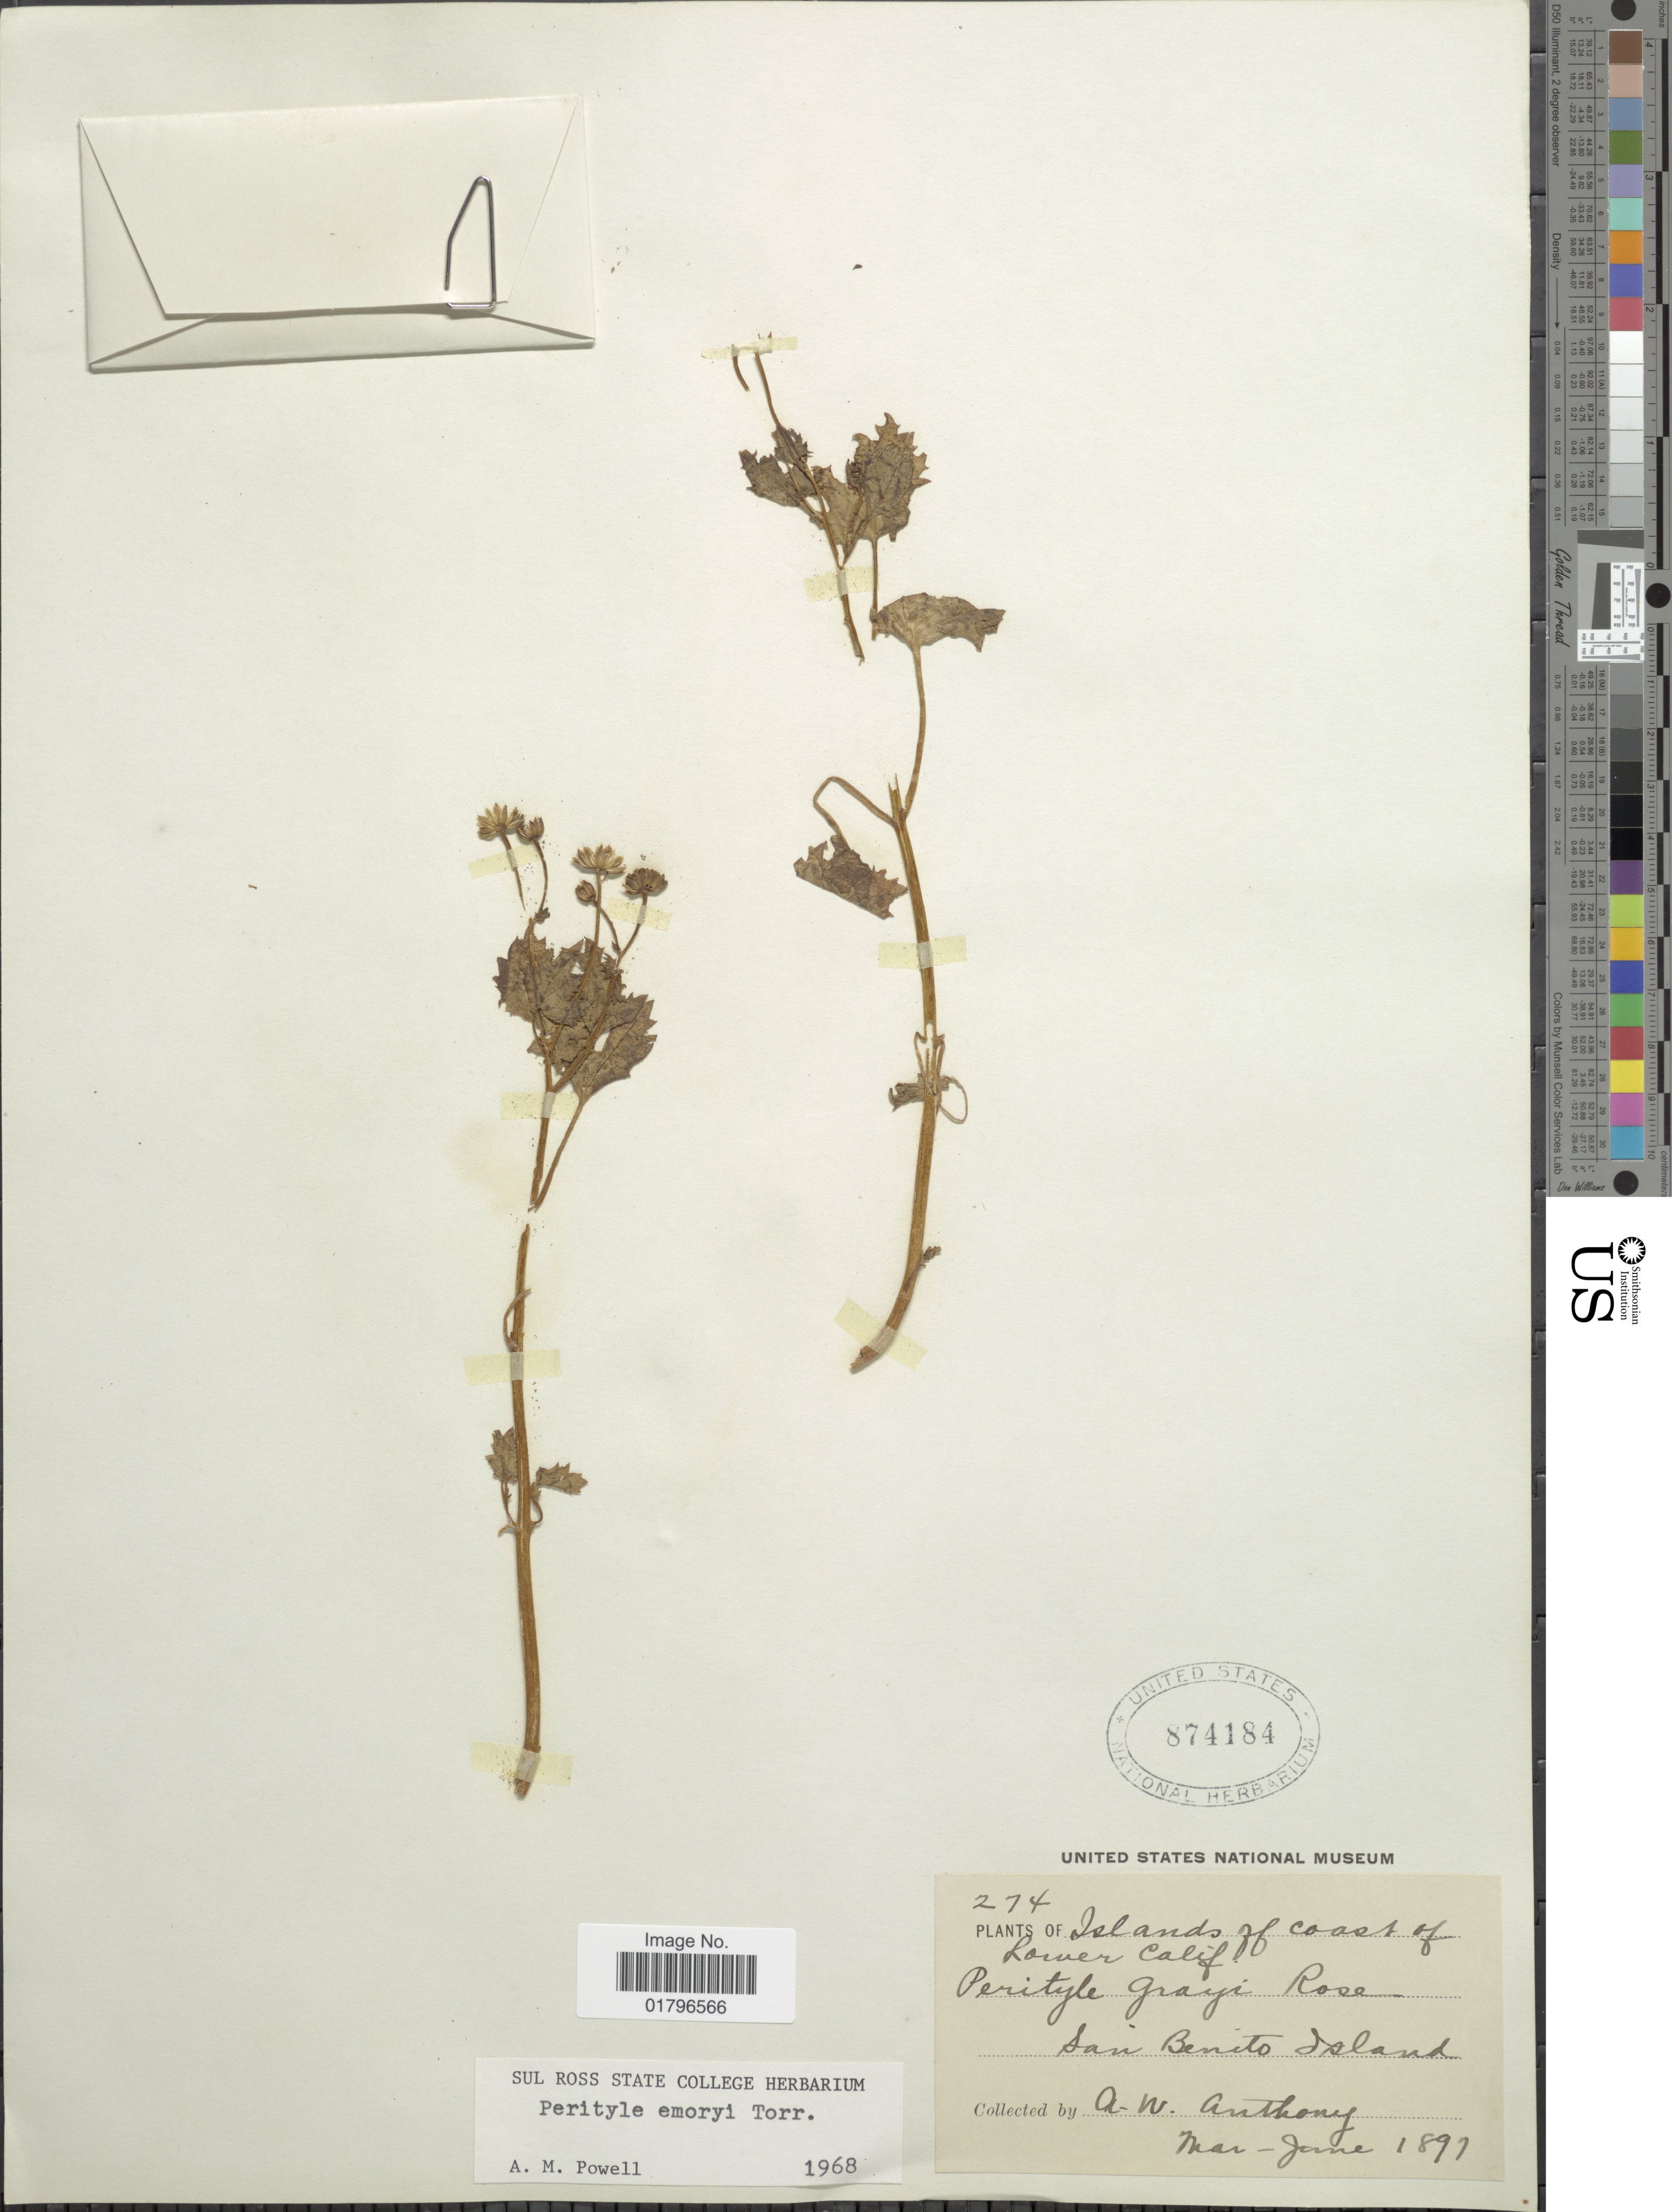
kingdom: Plantae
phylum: Tracheophyta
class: Magnoliopsida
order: Asterales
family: Asteraceae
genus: Perityle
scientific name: Perityle emoryi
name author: Torr.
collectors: A. W. Anthony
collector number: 274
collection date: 1897-03/1897-06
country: Mexico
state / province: Baja California Sur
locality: Islands of coast of Lower Calif. San Benito Island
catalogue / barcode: US 874184